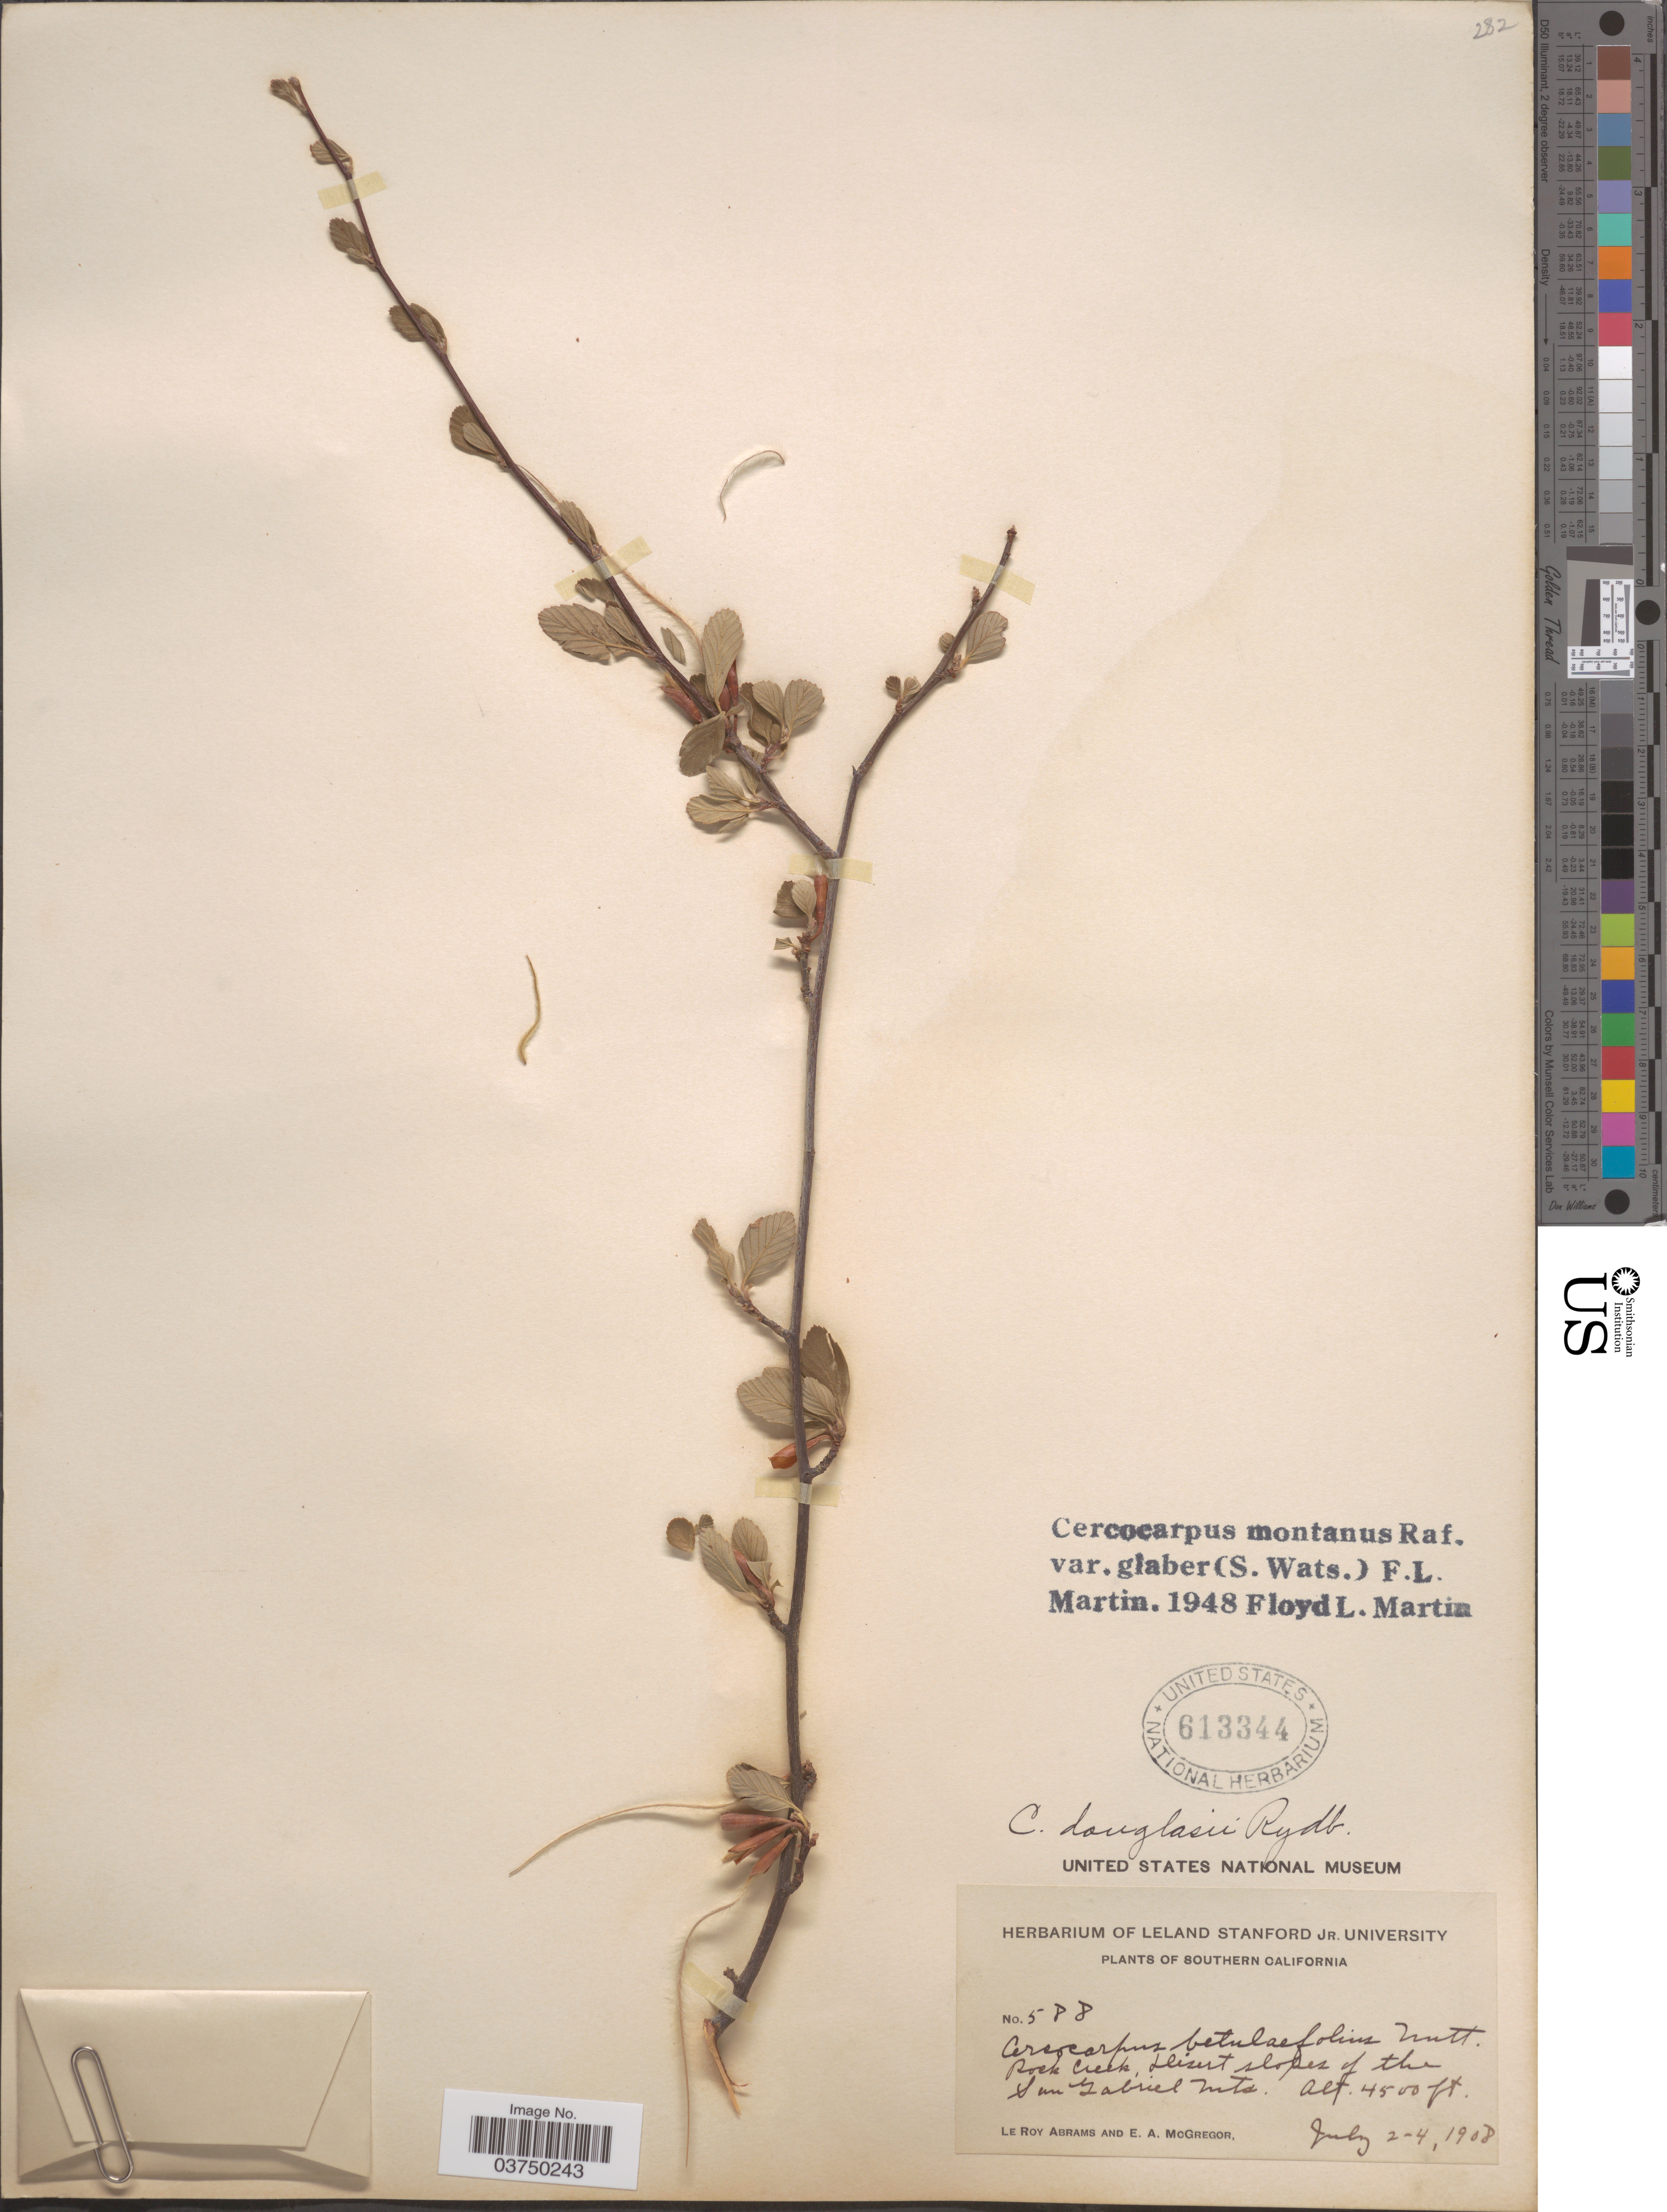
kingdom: Plantae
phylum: Tracheophyta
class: Magnoliopsida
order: Rosales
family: Rosaceae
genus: Cercocarpus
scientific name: Cercocarpus montanus var. glaber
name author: (S. Watson) F.L. Martin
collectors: L. Abrams & E. A. McGregor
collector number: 588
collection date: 1908-07-02/1908-07-04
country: United States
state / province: California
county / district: Los Angeles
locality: Southern California. Rock Creek, Desert slopes of the San Gabriel Mts.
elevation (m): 1372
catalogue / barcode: US 613344